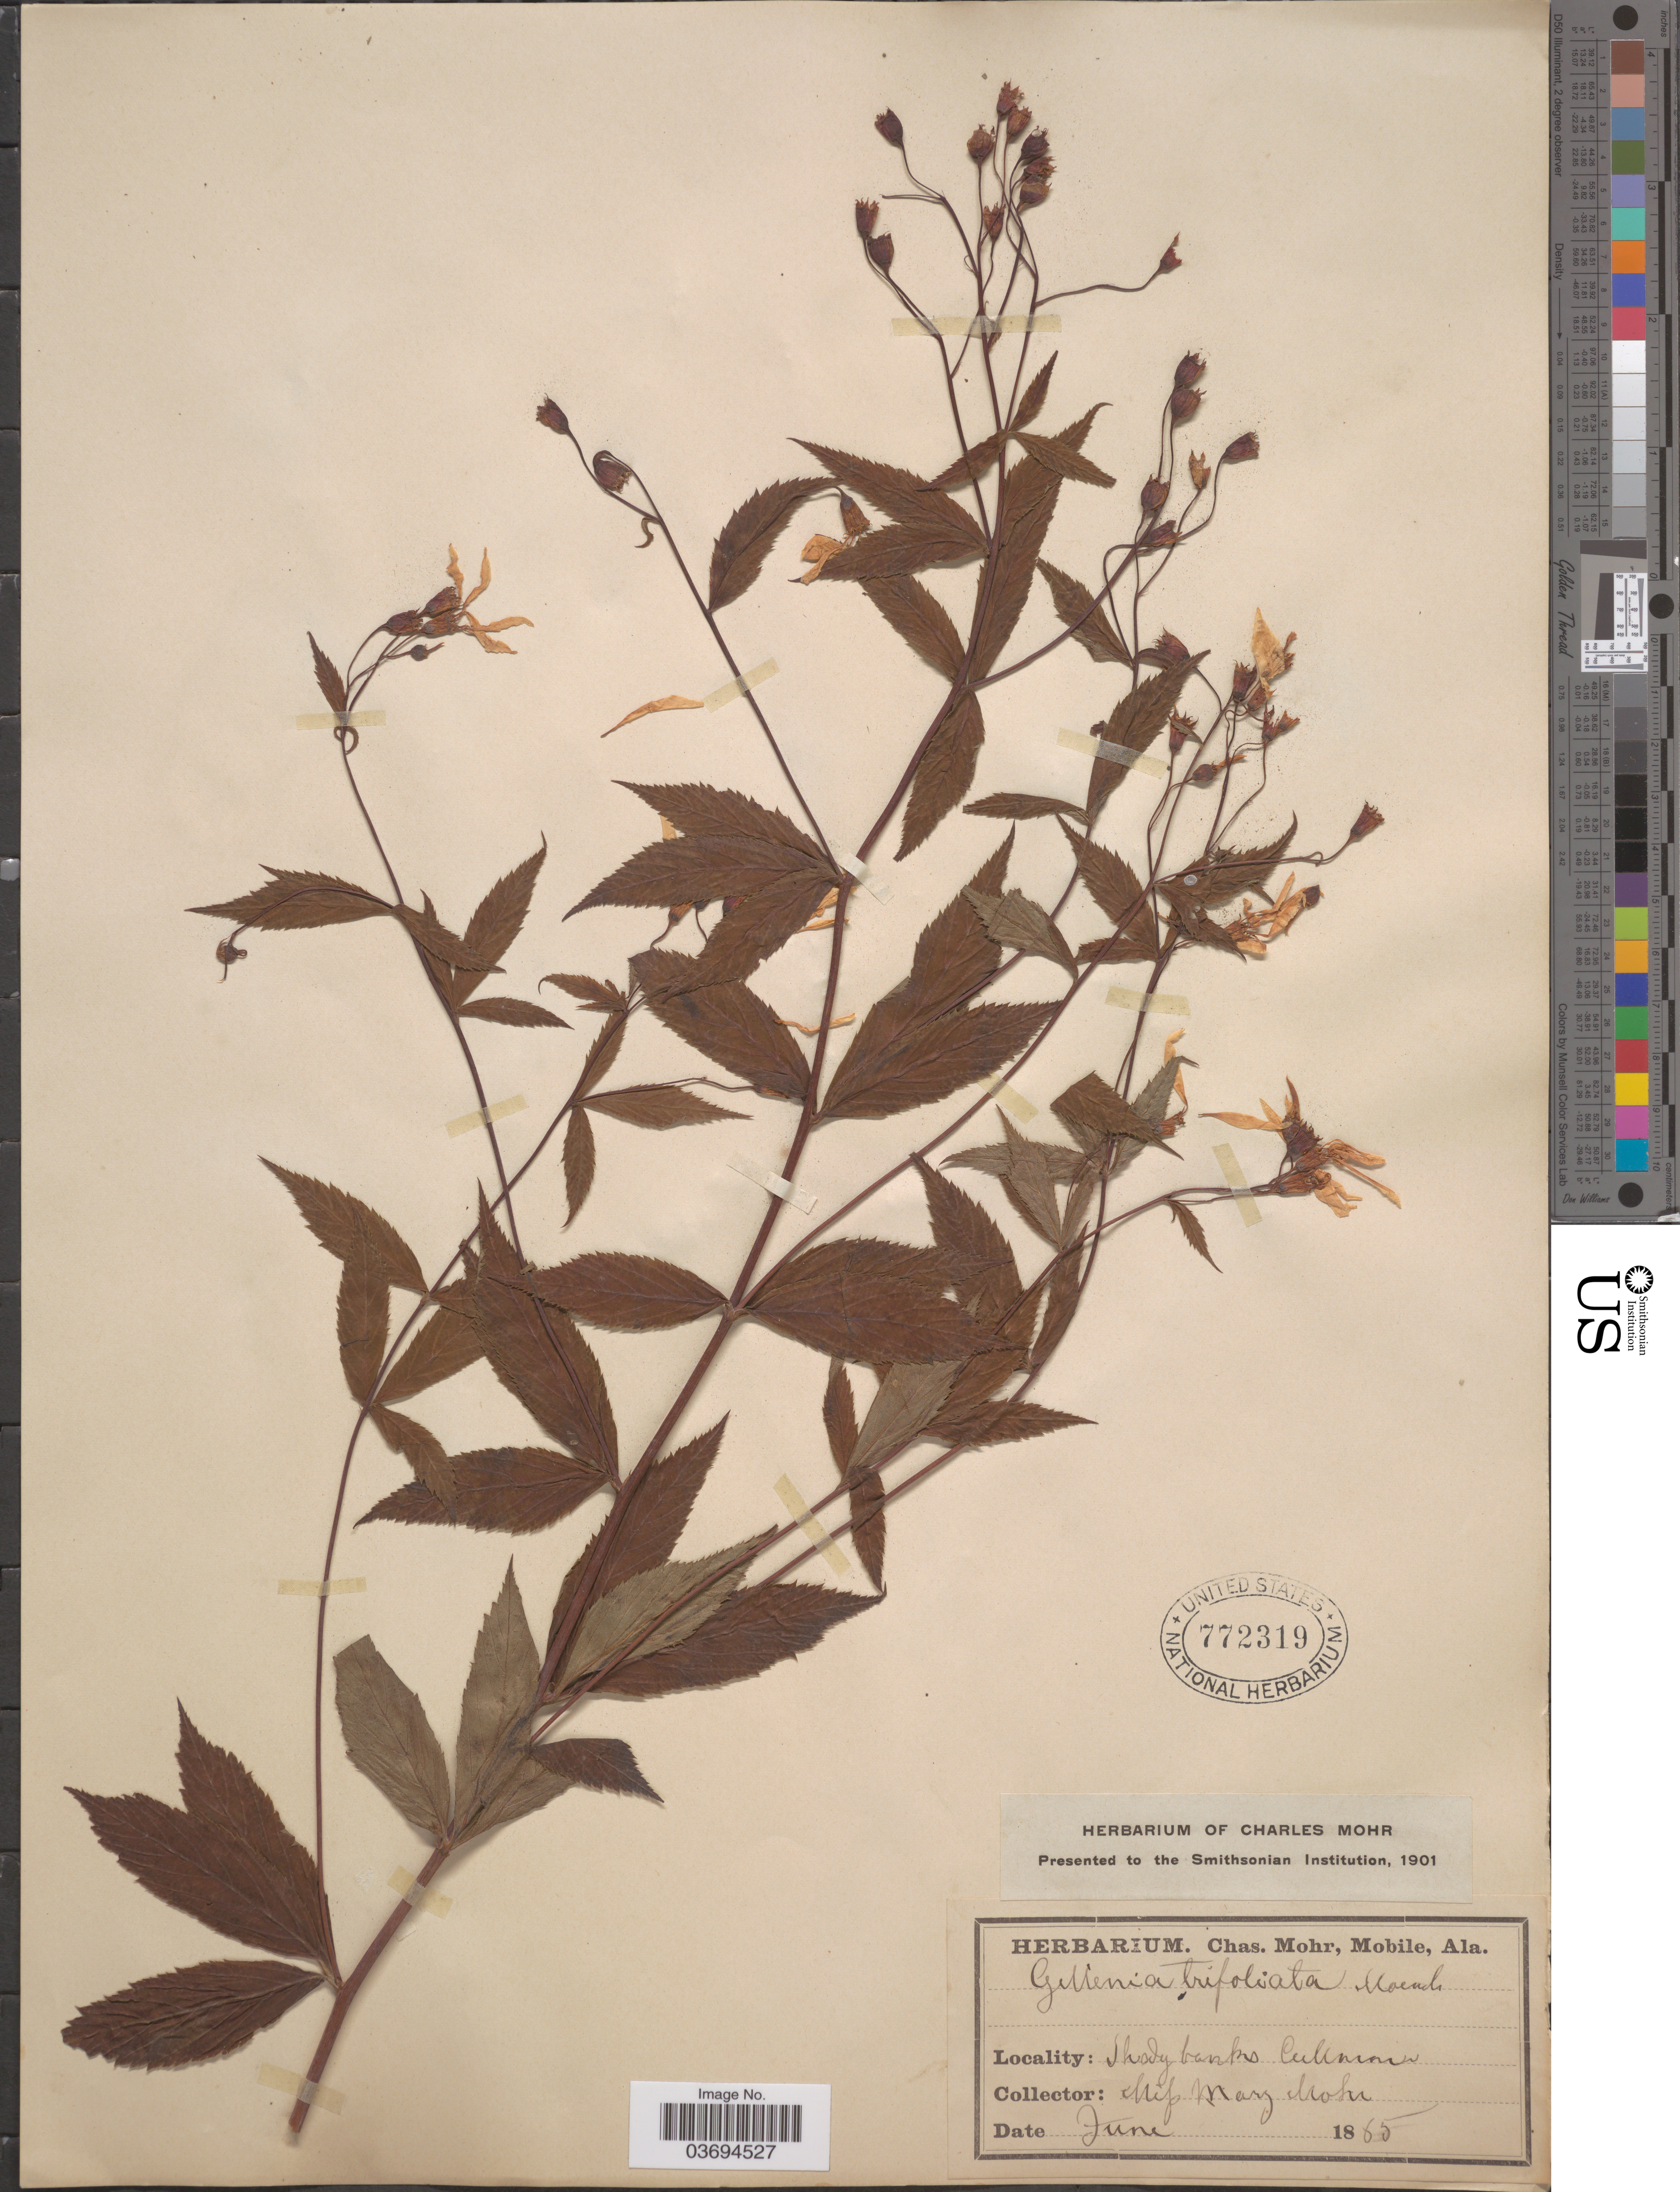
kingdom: Plantae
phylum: Tracheophyta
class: Magnoliopsida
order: Rosales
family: Rosaceae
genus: Gillenia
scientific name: Gillenia trifoliata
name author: (L.) Moench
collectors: M. Mohr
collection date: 1885-06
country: United States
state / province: Alabama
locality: Cullman.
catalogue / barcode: US 772319